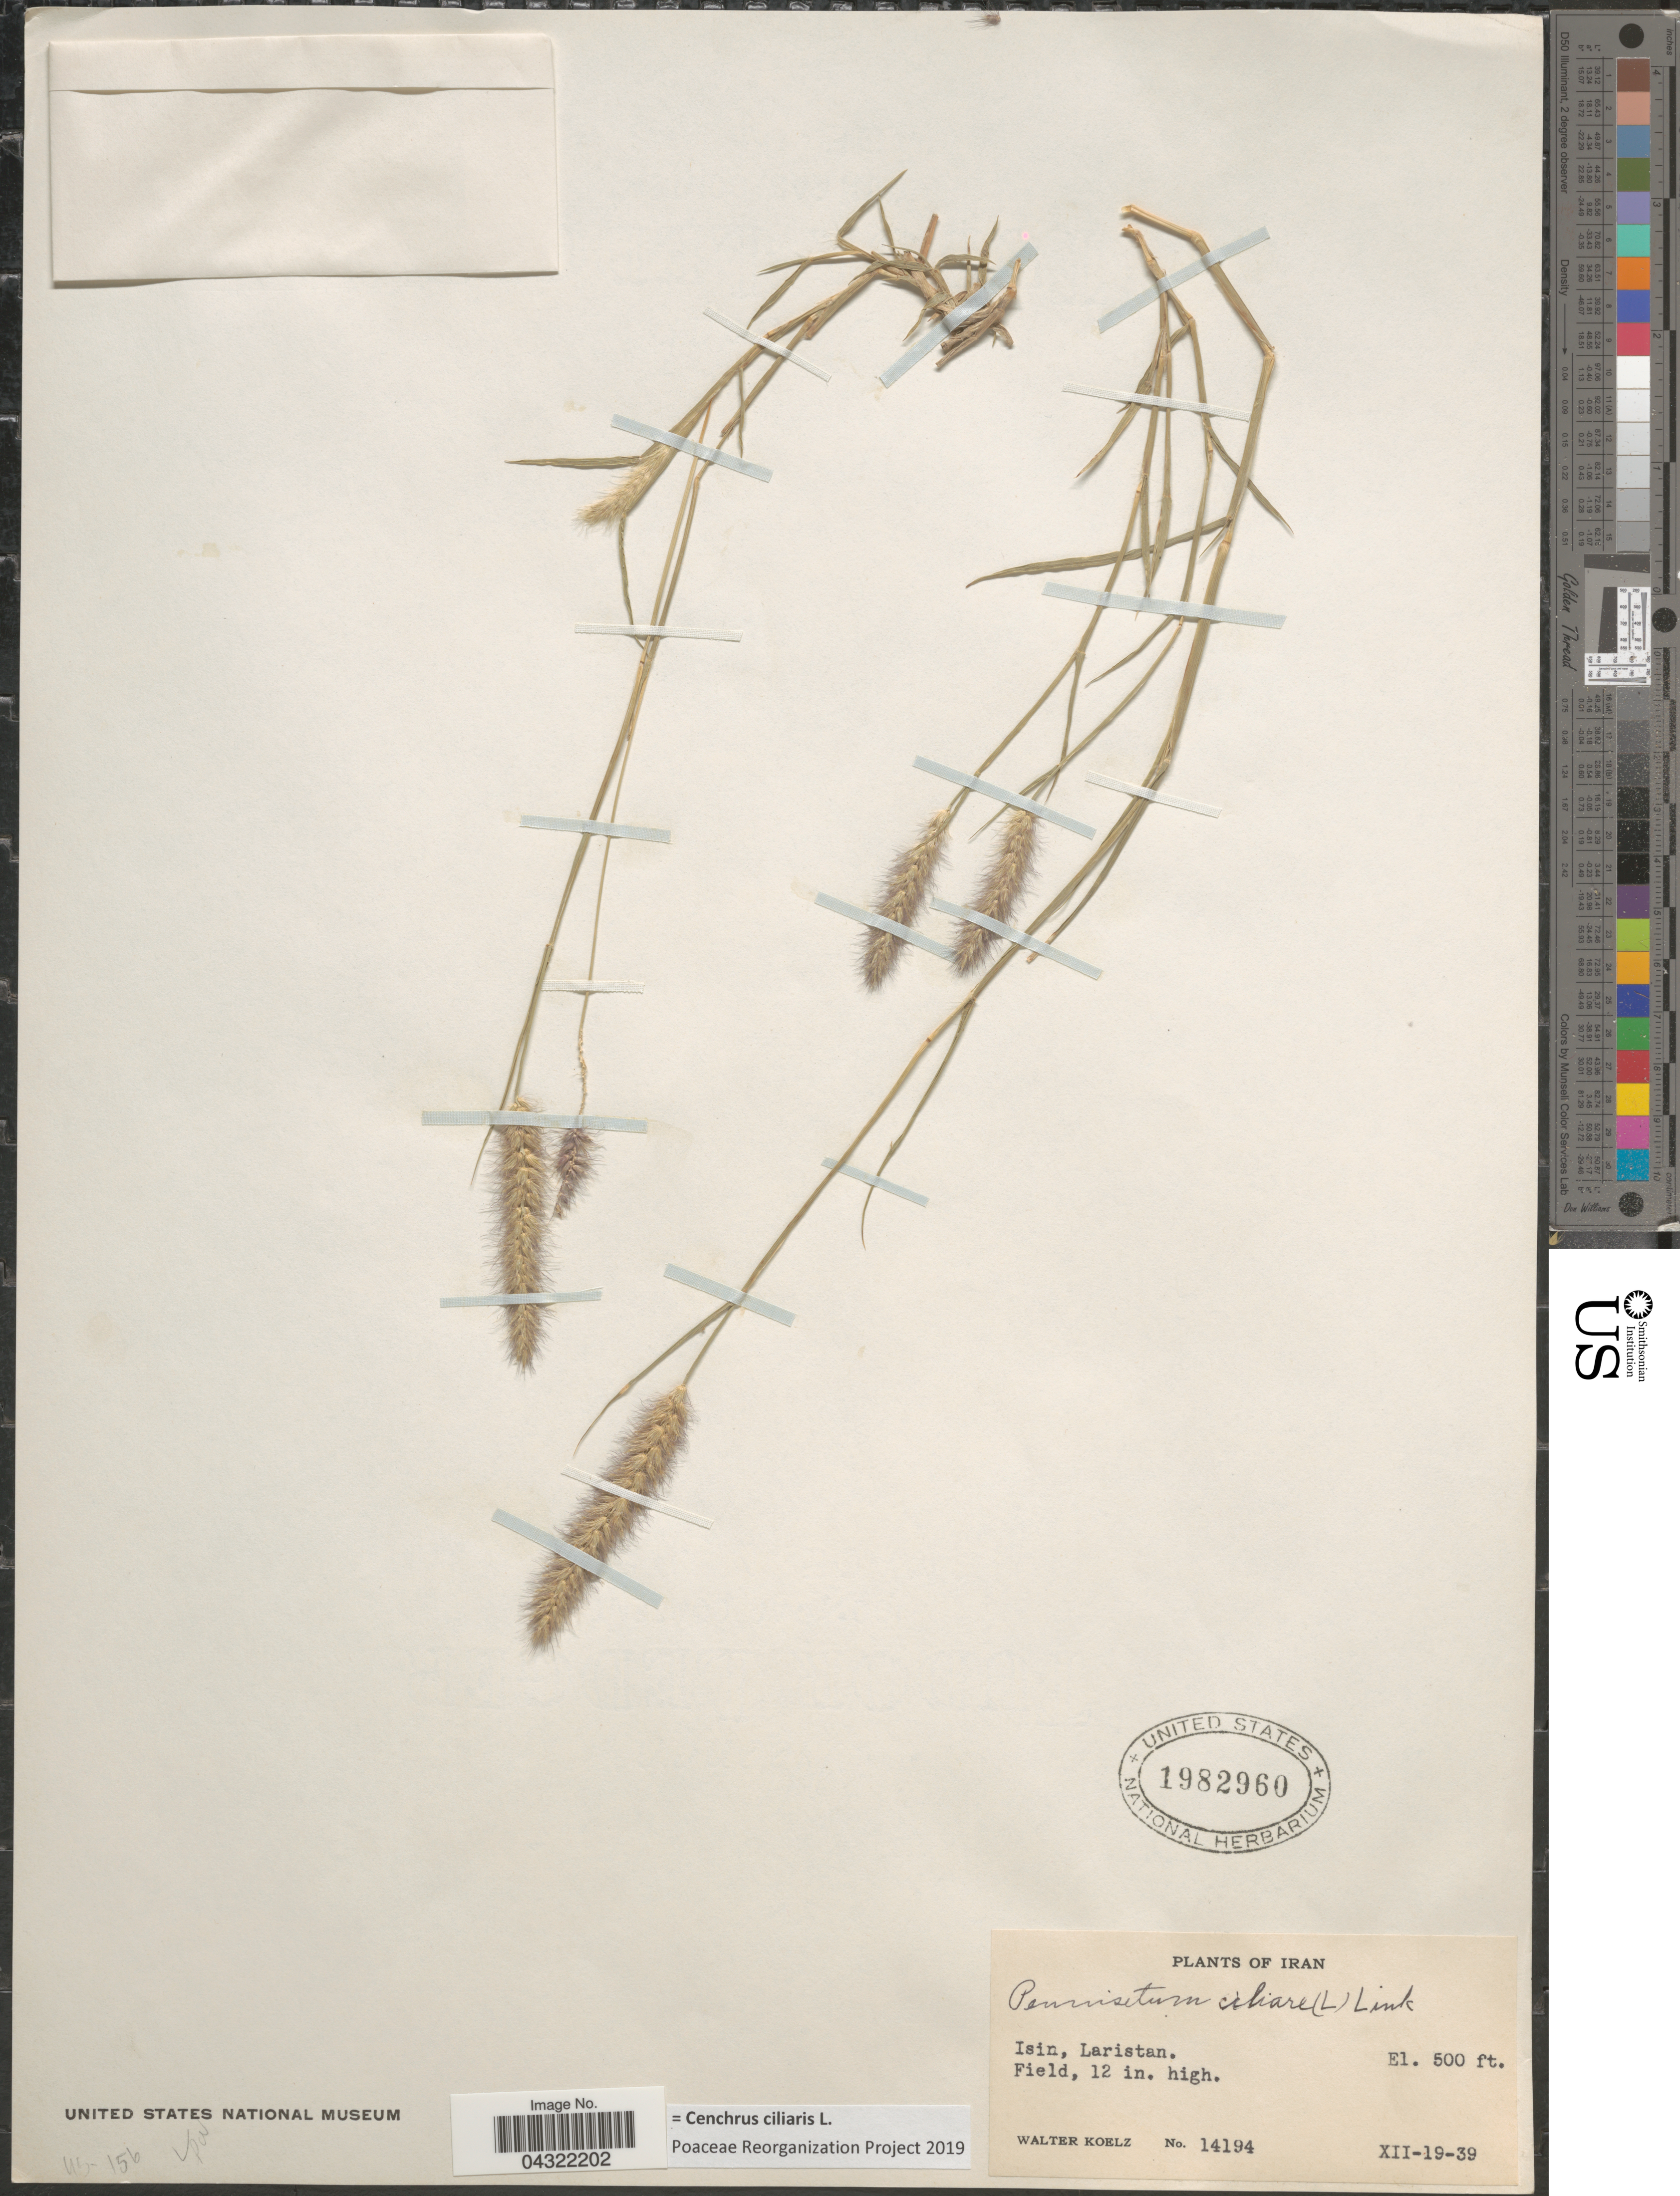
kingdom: Plantae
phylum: Tracheophyta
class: Liliopsida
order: Poales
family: Poaceae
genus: Cenchrus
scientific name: Cenchrus ciliaris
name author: L.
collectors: W. N. Koelz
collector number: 14194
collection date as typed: Transcribed d/m/y: 19/12/39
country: Iran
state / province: Hormozgan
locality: Isin, Laristan.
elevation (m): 152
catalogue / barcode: US 1982960